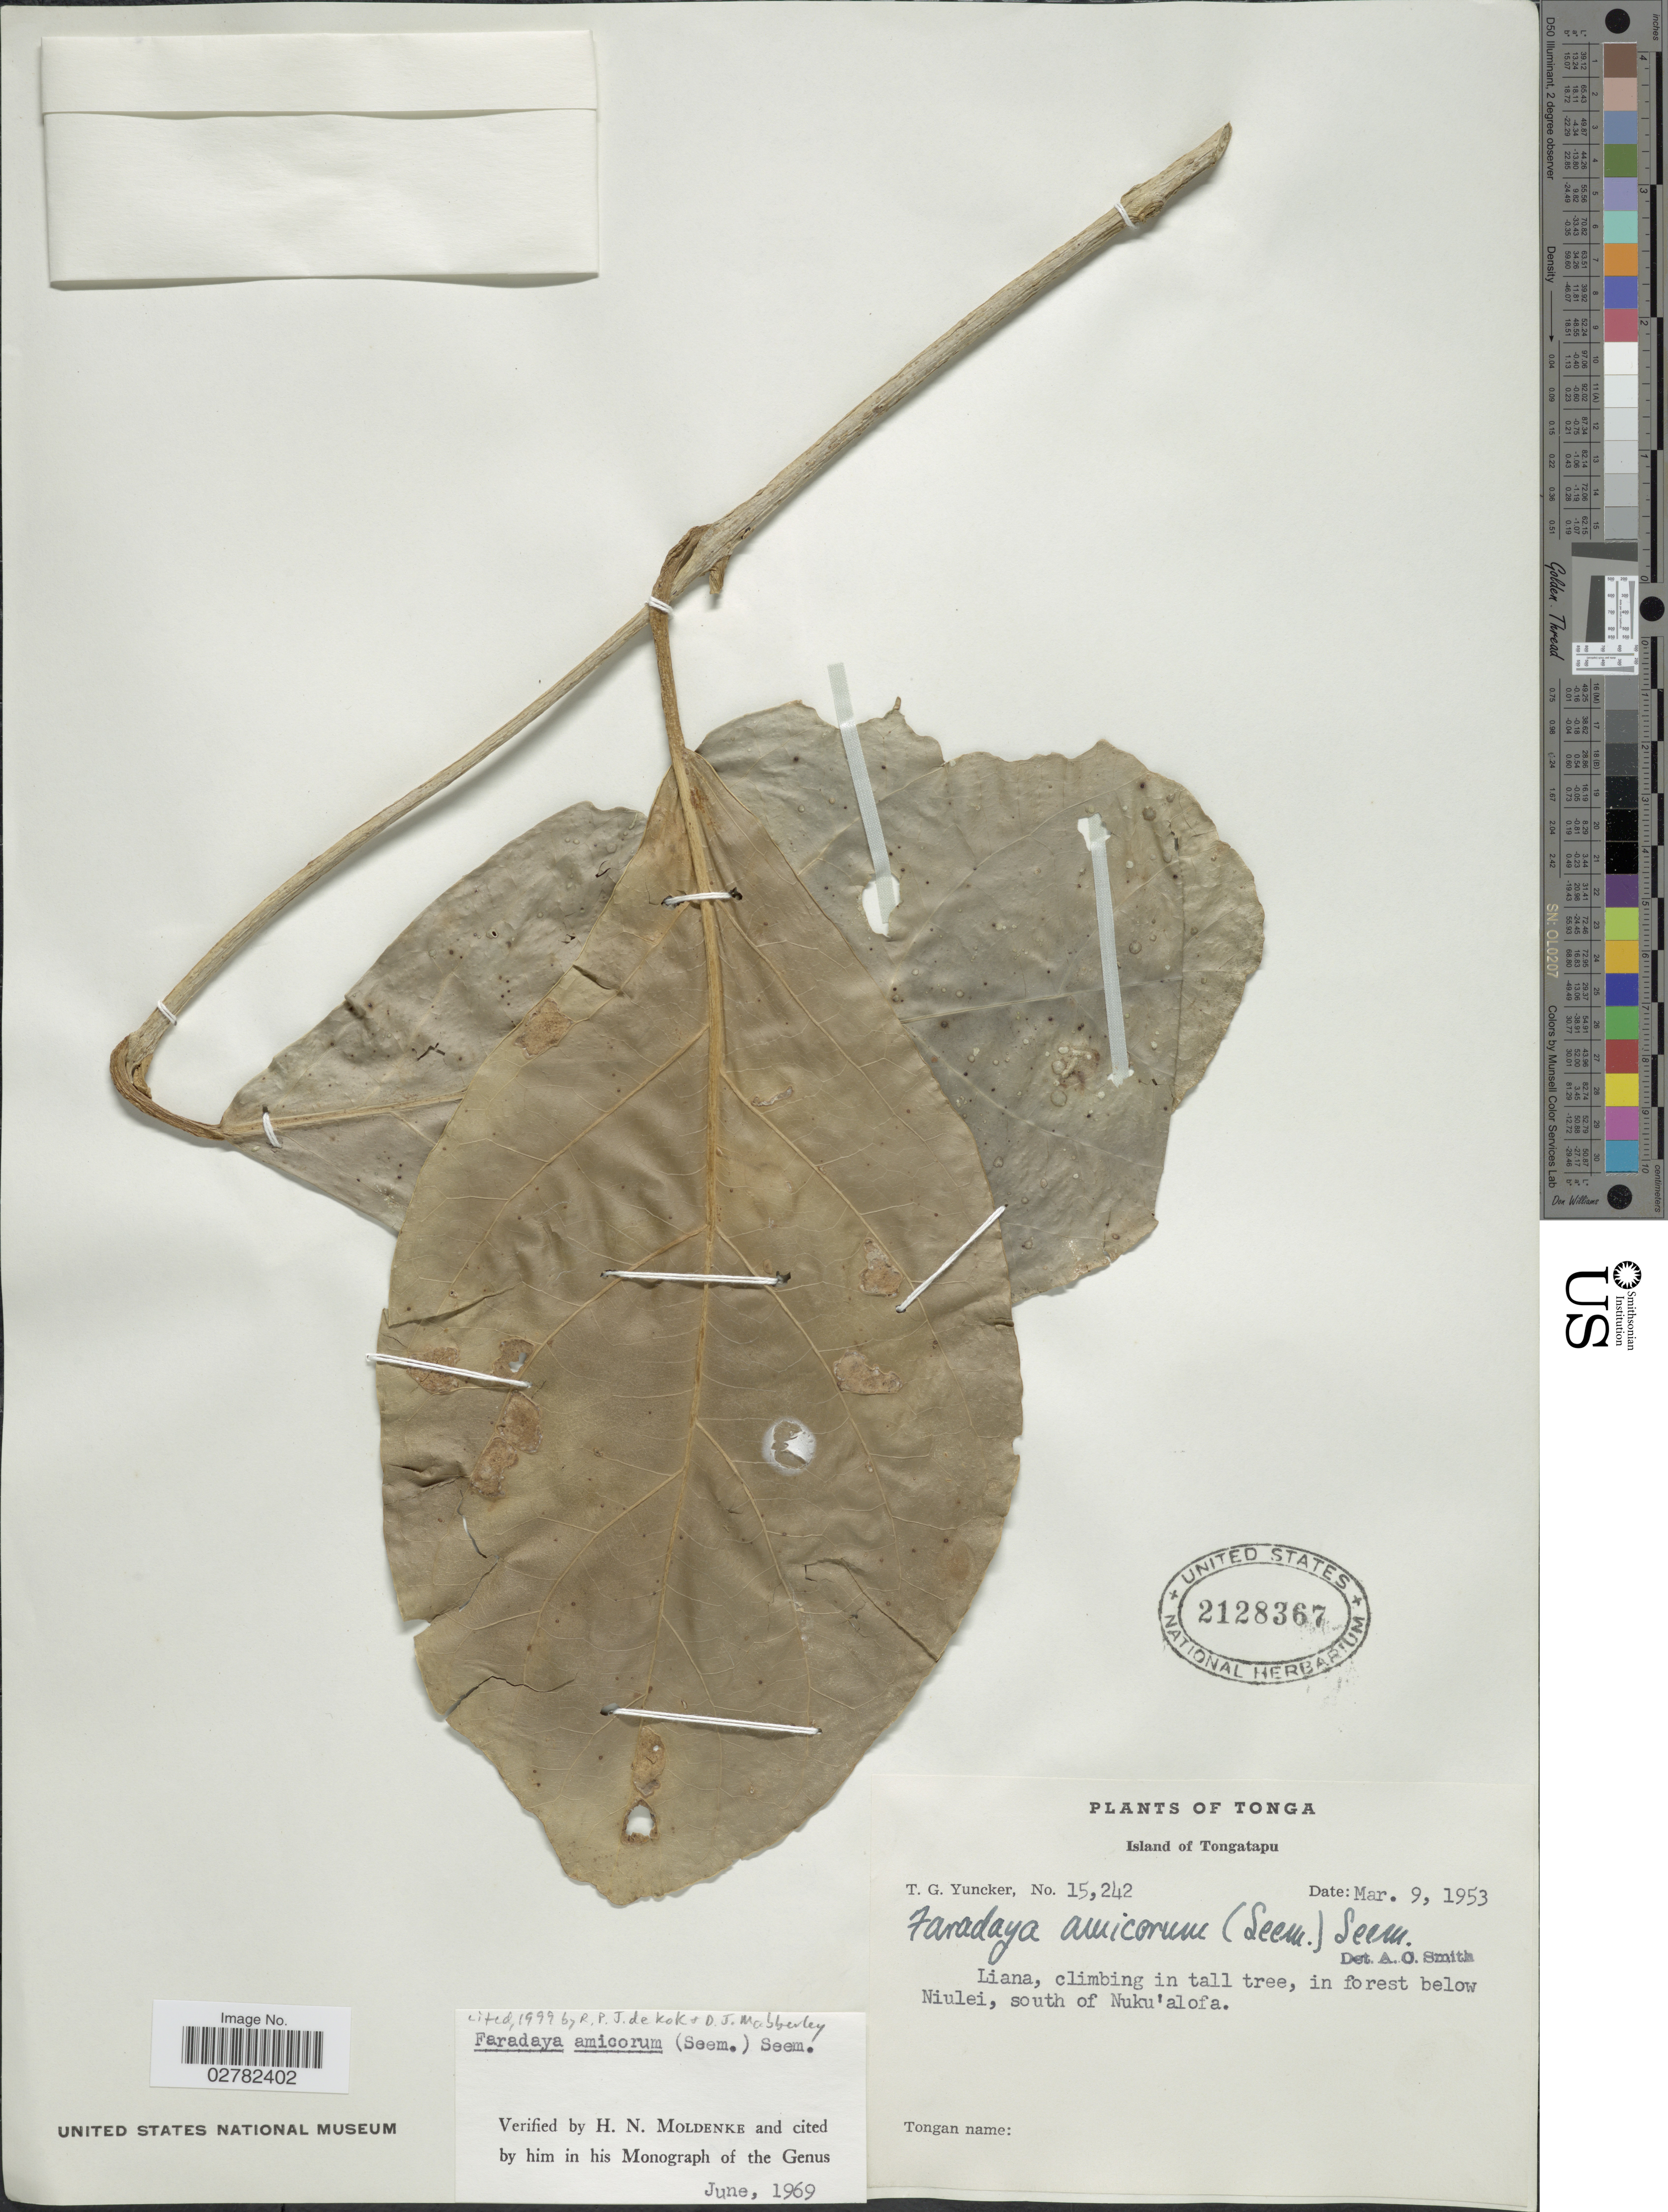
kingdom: Plantae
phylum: Tracheophyta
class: Magnoliopsida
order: Lamiales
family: Lamiaceae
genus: Faradaya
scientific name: Faradaya amicorum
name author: (Seem.) Seem.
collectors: T. G. Yuncker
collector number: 15242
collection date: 1953-03-09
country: Tonga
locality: Island of Tongatapu, in forest below Niulei, south of Nuku'alofa.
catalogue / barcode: US 2128367